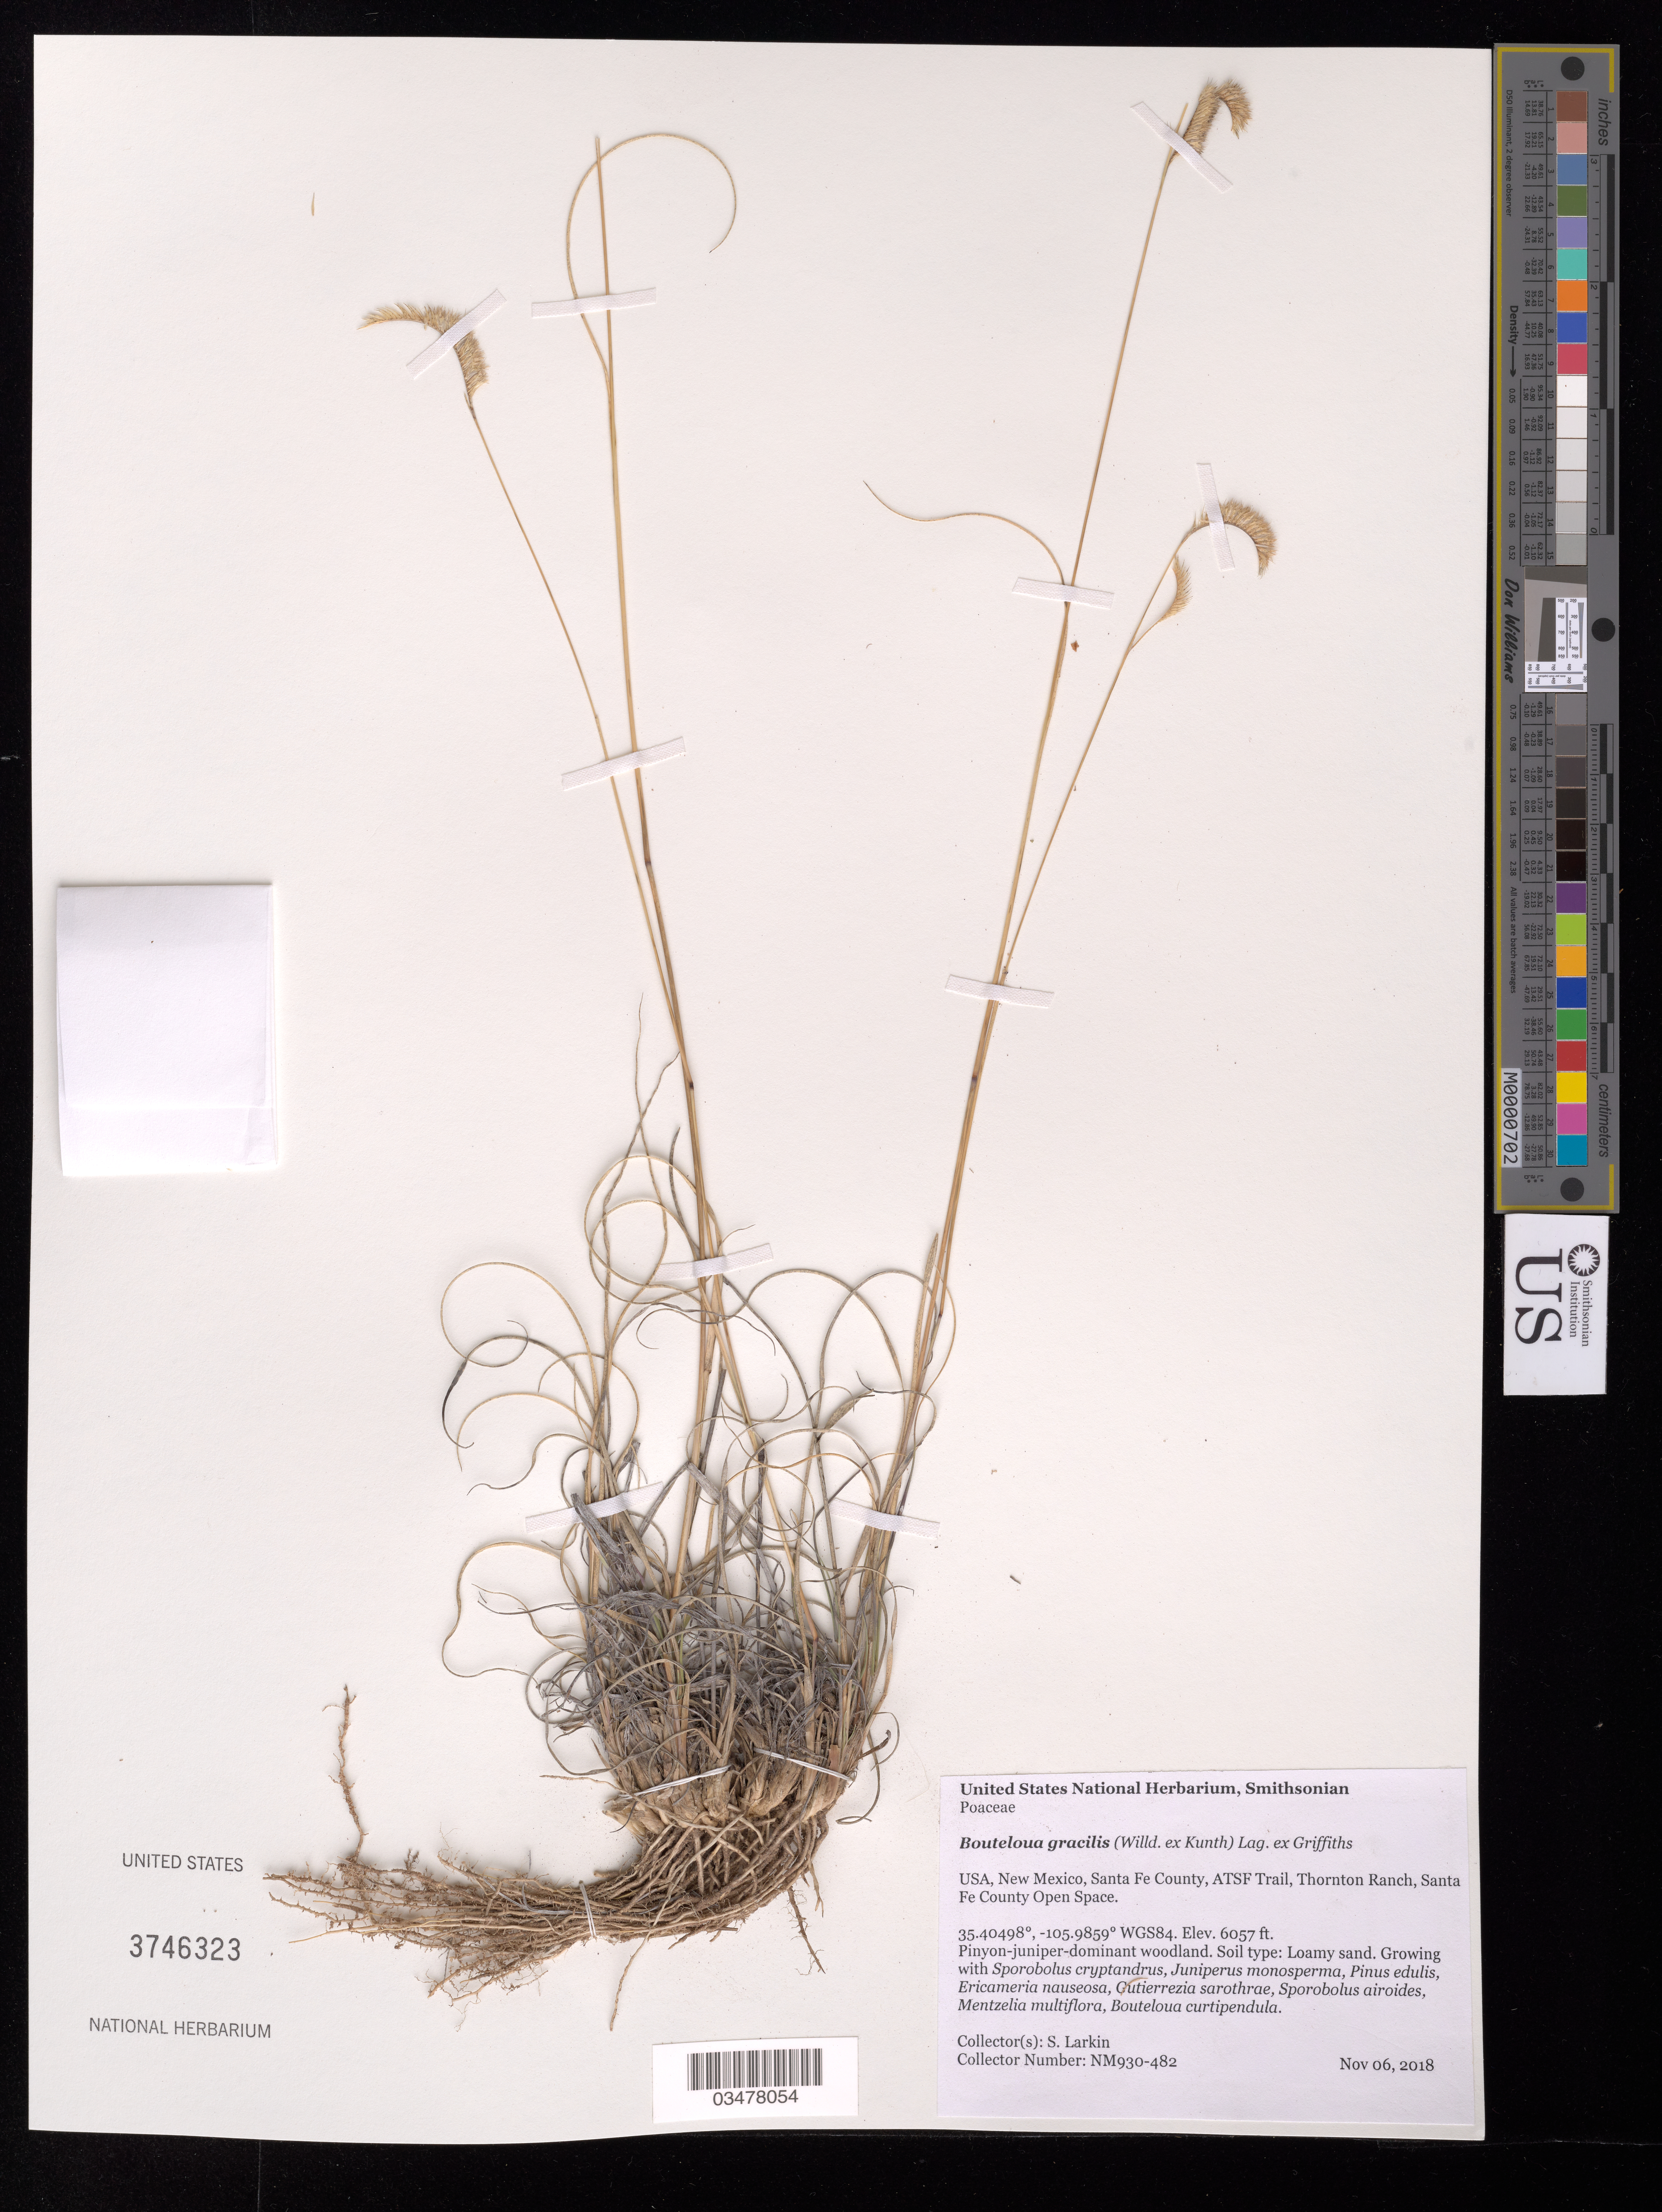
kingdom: Plantae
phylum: Tracheophyta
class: Liliopsida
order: Poales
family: Poaceae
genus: Bouteloua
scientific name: Bouteloua gracilis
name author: (Kunth) Lag. ex Griffiths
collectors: S. Larkin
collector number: NM930-482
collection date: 2018-11-06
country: United States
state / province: New Mexico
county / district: Santa Fe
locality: Lamy, Thornton Ranch (ATSF Trail)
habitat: Loamy sand. Pinyon-juniper-dominant woodland. With Juniperus monosperma, Pinus edulis, Ericameria nauseosa, etc.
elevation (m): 1846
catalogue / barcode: US 3746323